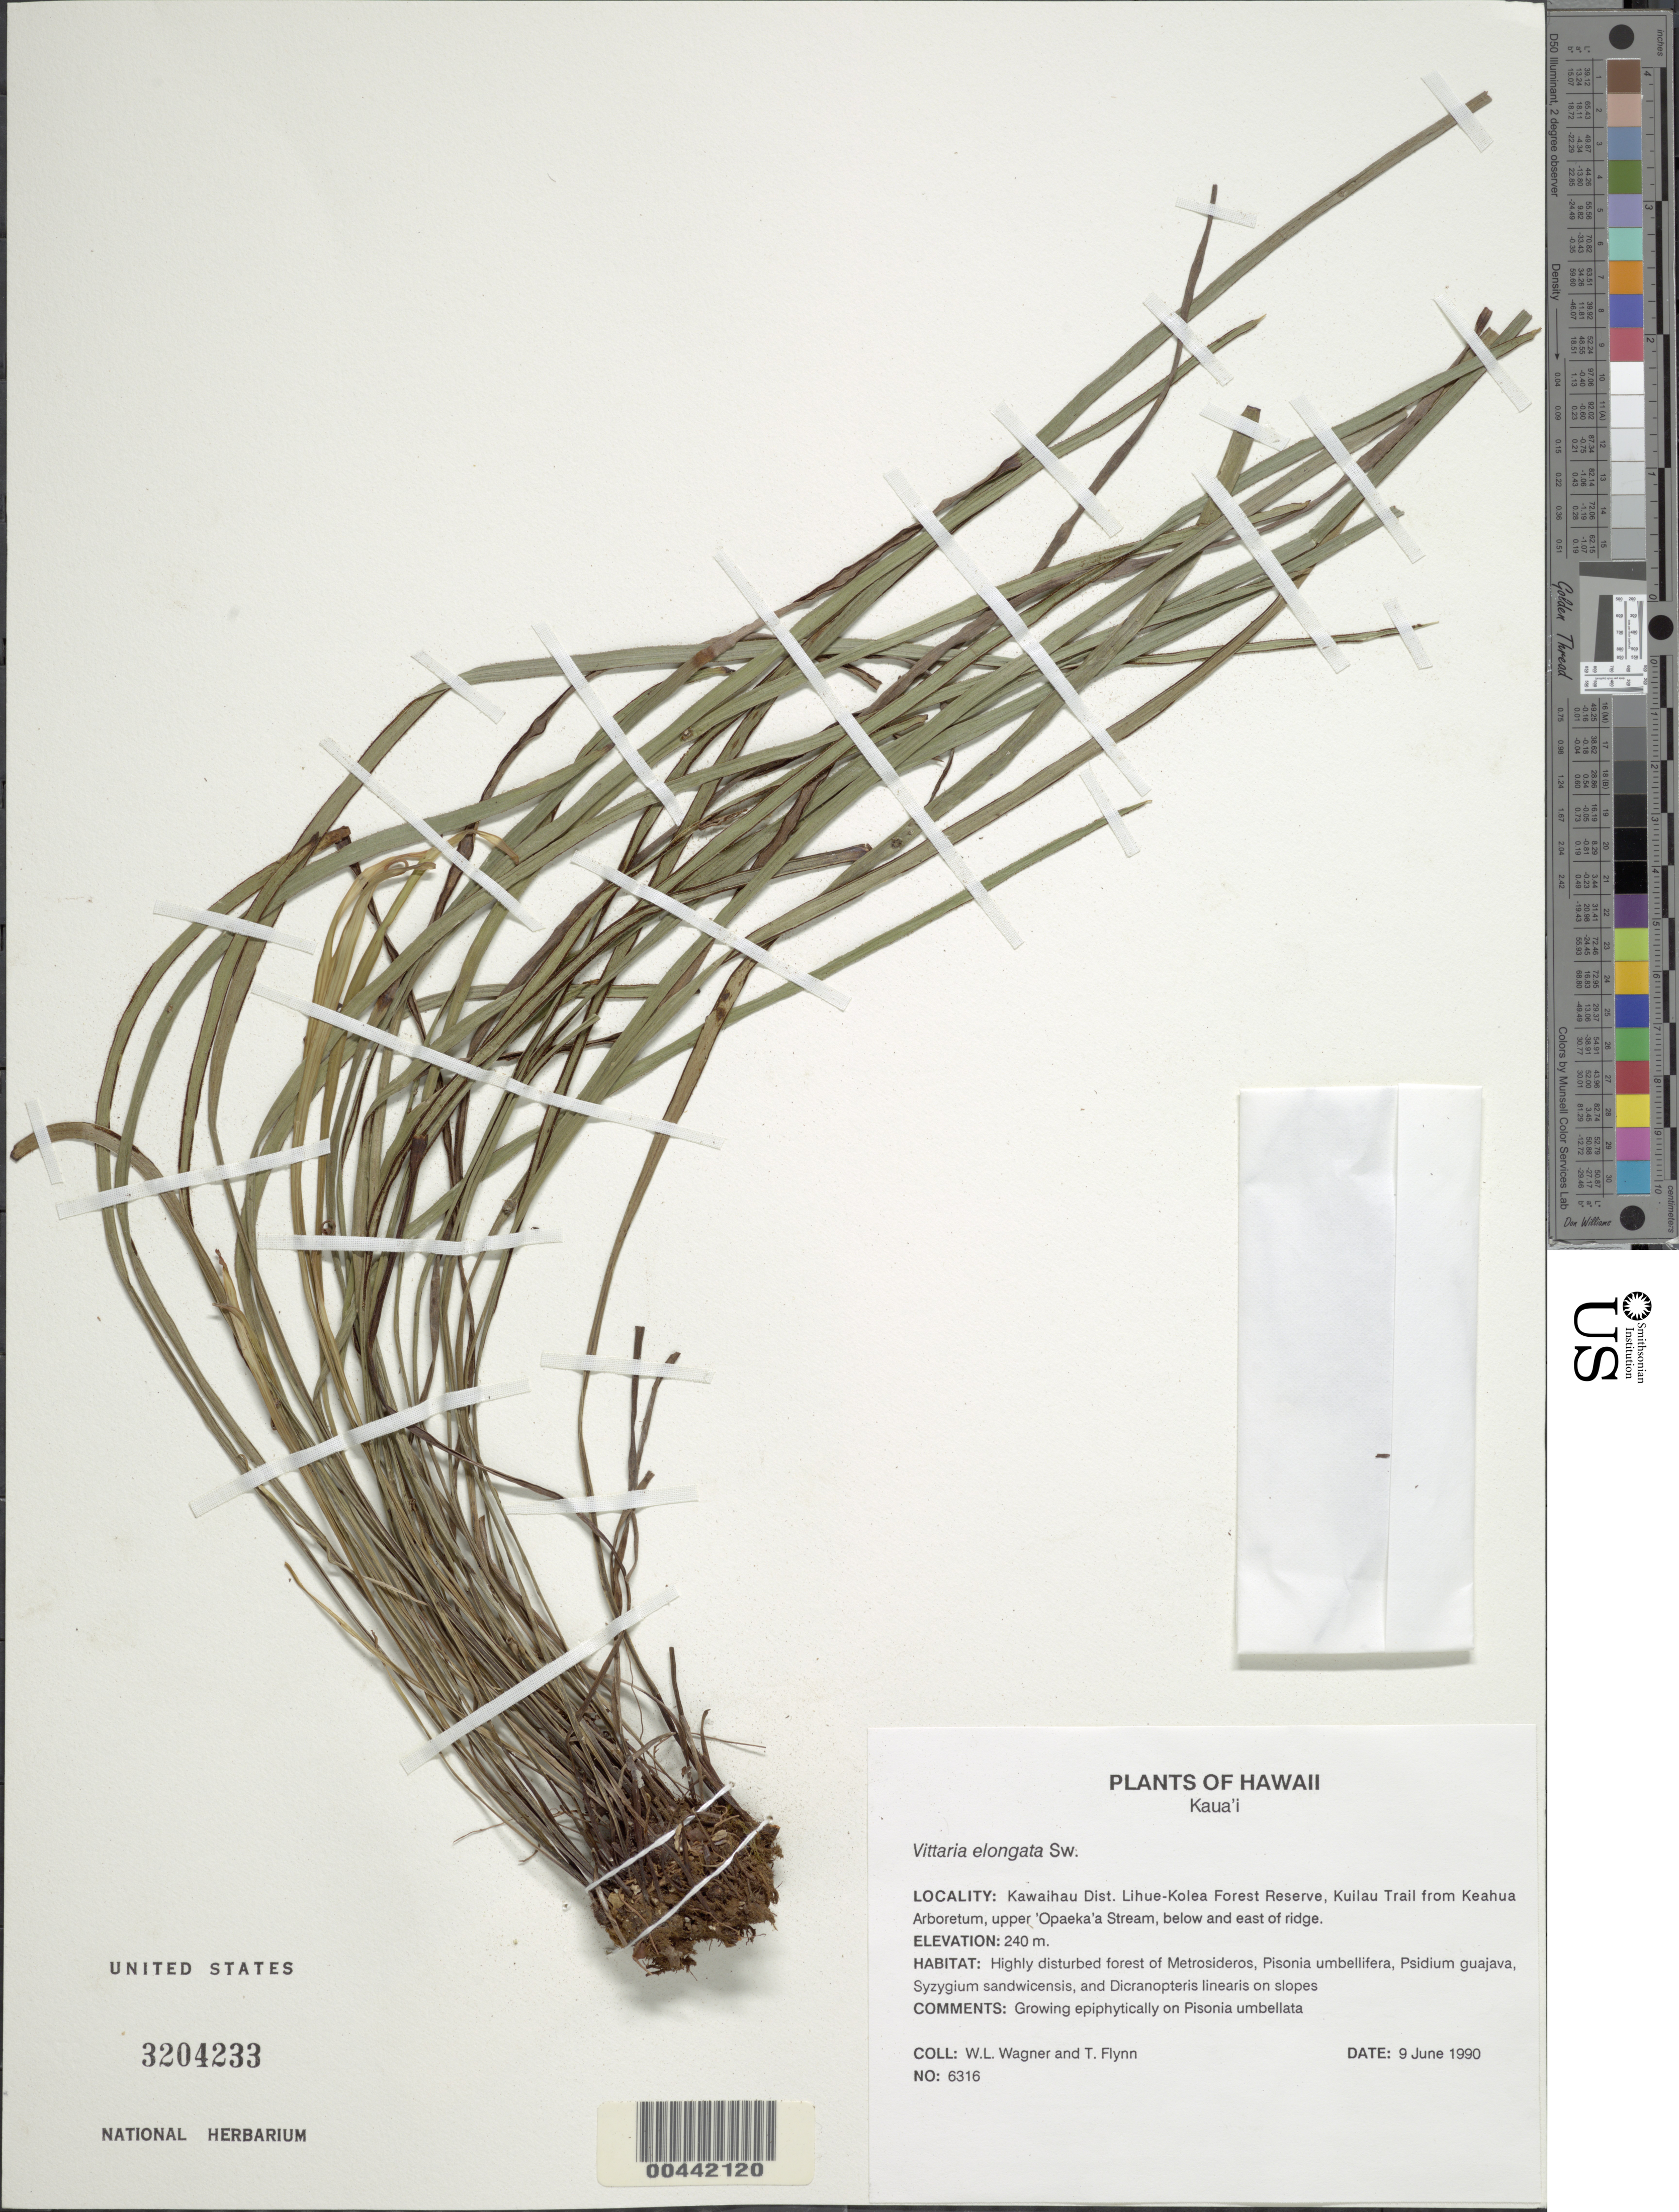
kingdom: Plantae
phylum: Tracheophyta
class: Polypodiopsida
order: Polypodiales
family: Pteridaceae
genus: Haplopteris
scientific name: Haplopteris elongata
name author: (Sw.) Crane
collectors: W. L. Wagner & T. W. Flynn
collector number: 6316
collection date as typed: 9 Jun 1990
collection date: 1990-06-09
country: United States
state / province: Hawaii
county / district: Kauai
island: Kaua'i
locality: Kawaihau Dist., Lihue-Kolea Forest Reserve, Kuilau Trail from Keahua Arboretum, upper 'Opaeka'a Stream, below and E of ridge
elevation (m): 240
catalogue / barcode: US 3204233